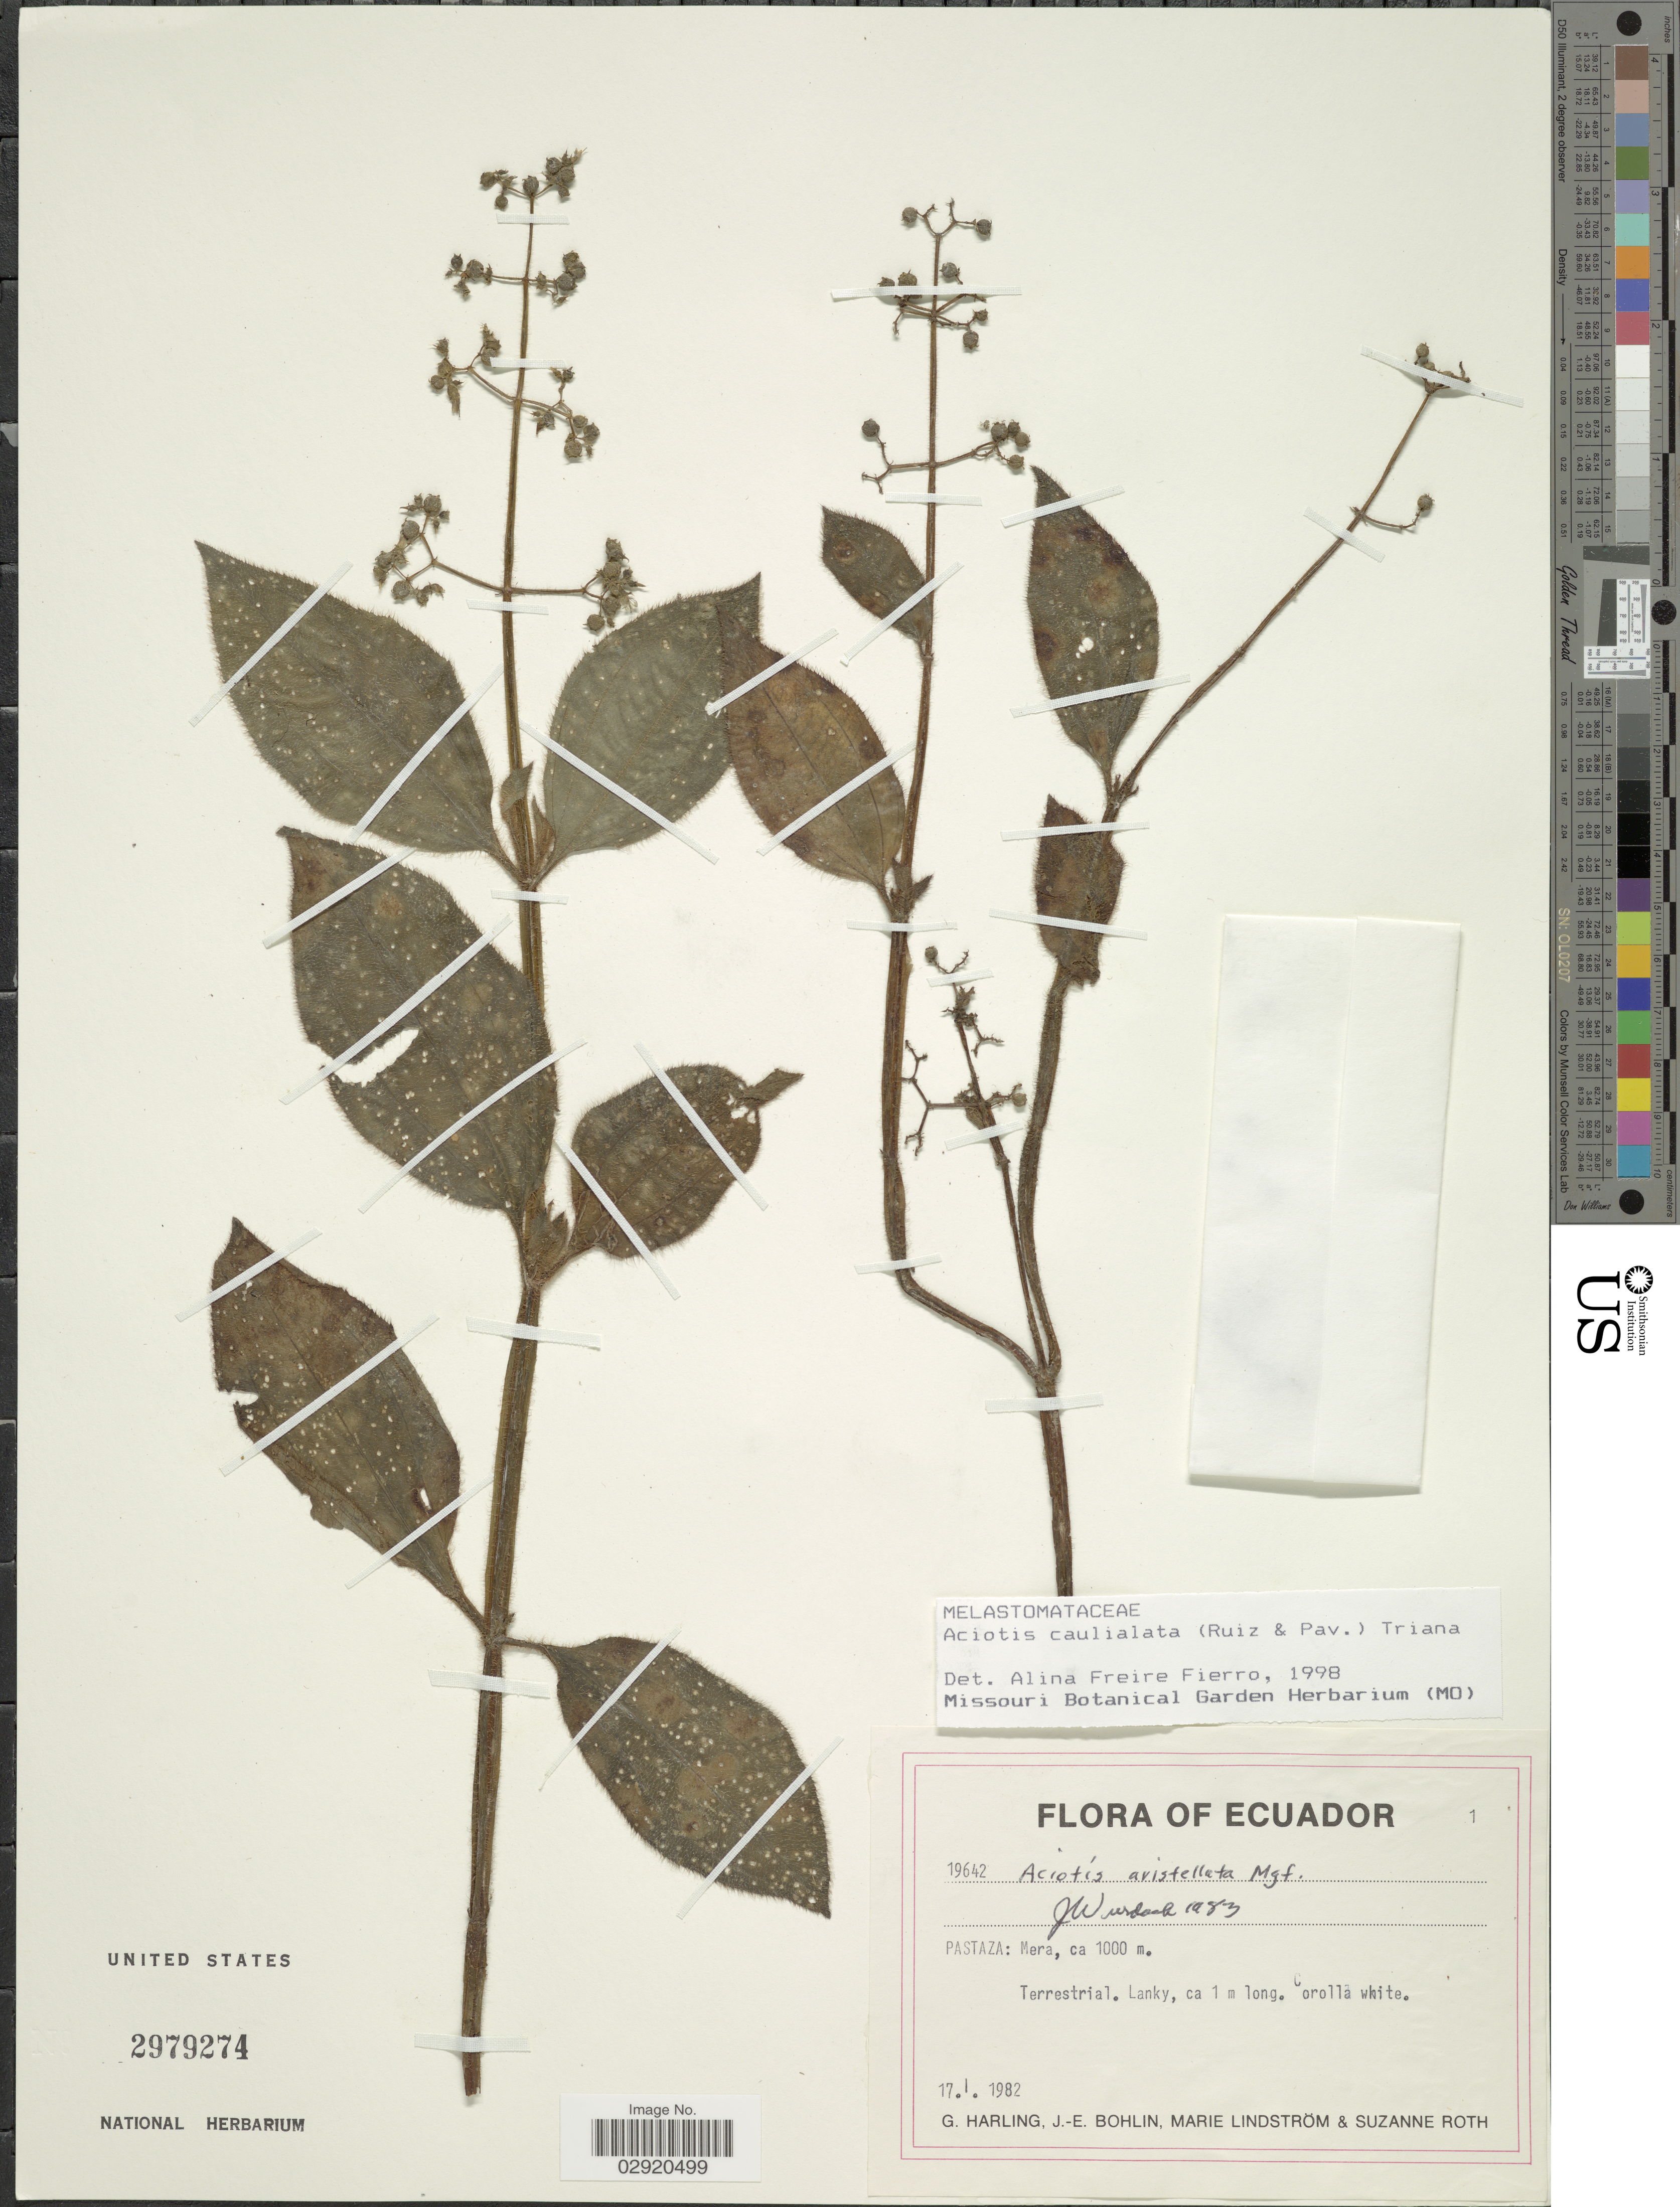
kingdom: Plantae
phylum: Tracheophyta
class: Magnoliopsida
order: Myrtales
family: Melastomataceae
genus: Aciotis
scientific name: Aciotis rubricaulis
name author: (Mart. ex DC.) Triana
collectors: G. Harling, J. Bohlin, M. Lindström & S. Roth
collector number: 19642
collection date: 1982-01-17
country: Ecuador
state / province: Pastaza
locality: Mera.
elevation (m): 1000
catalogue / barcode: US 2979274